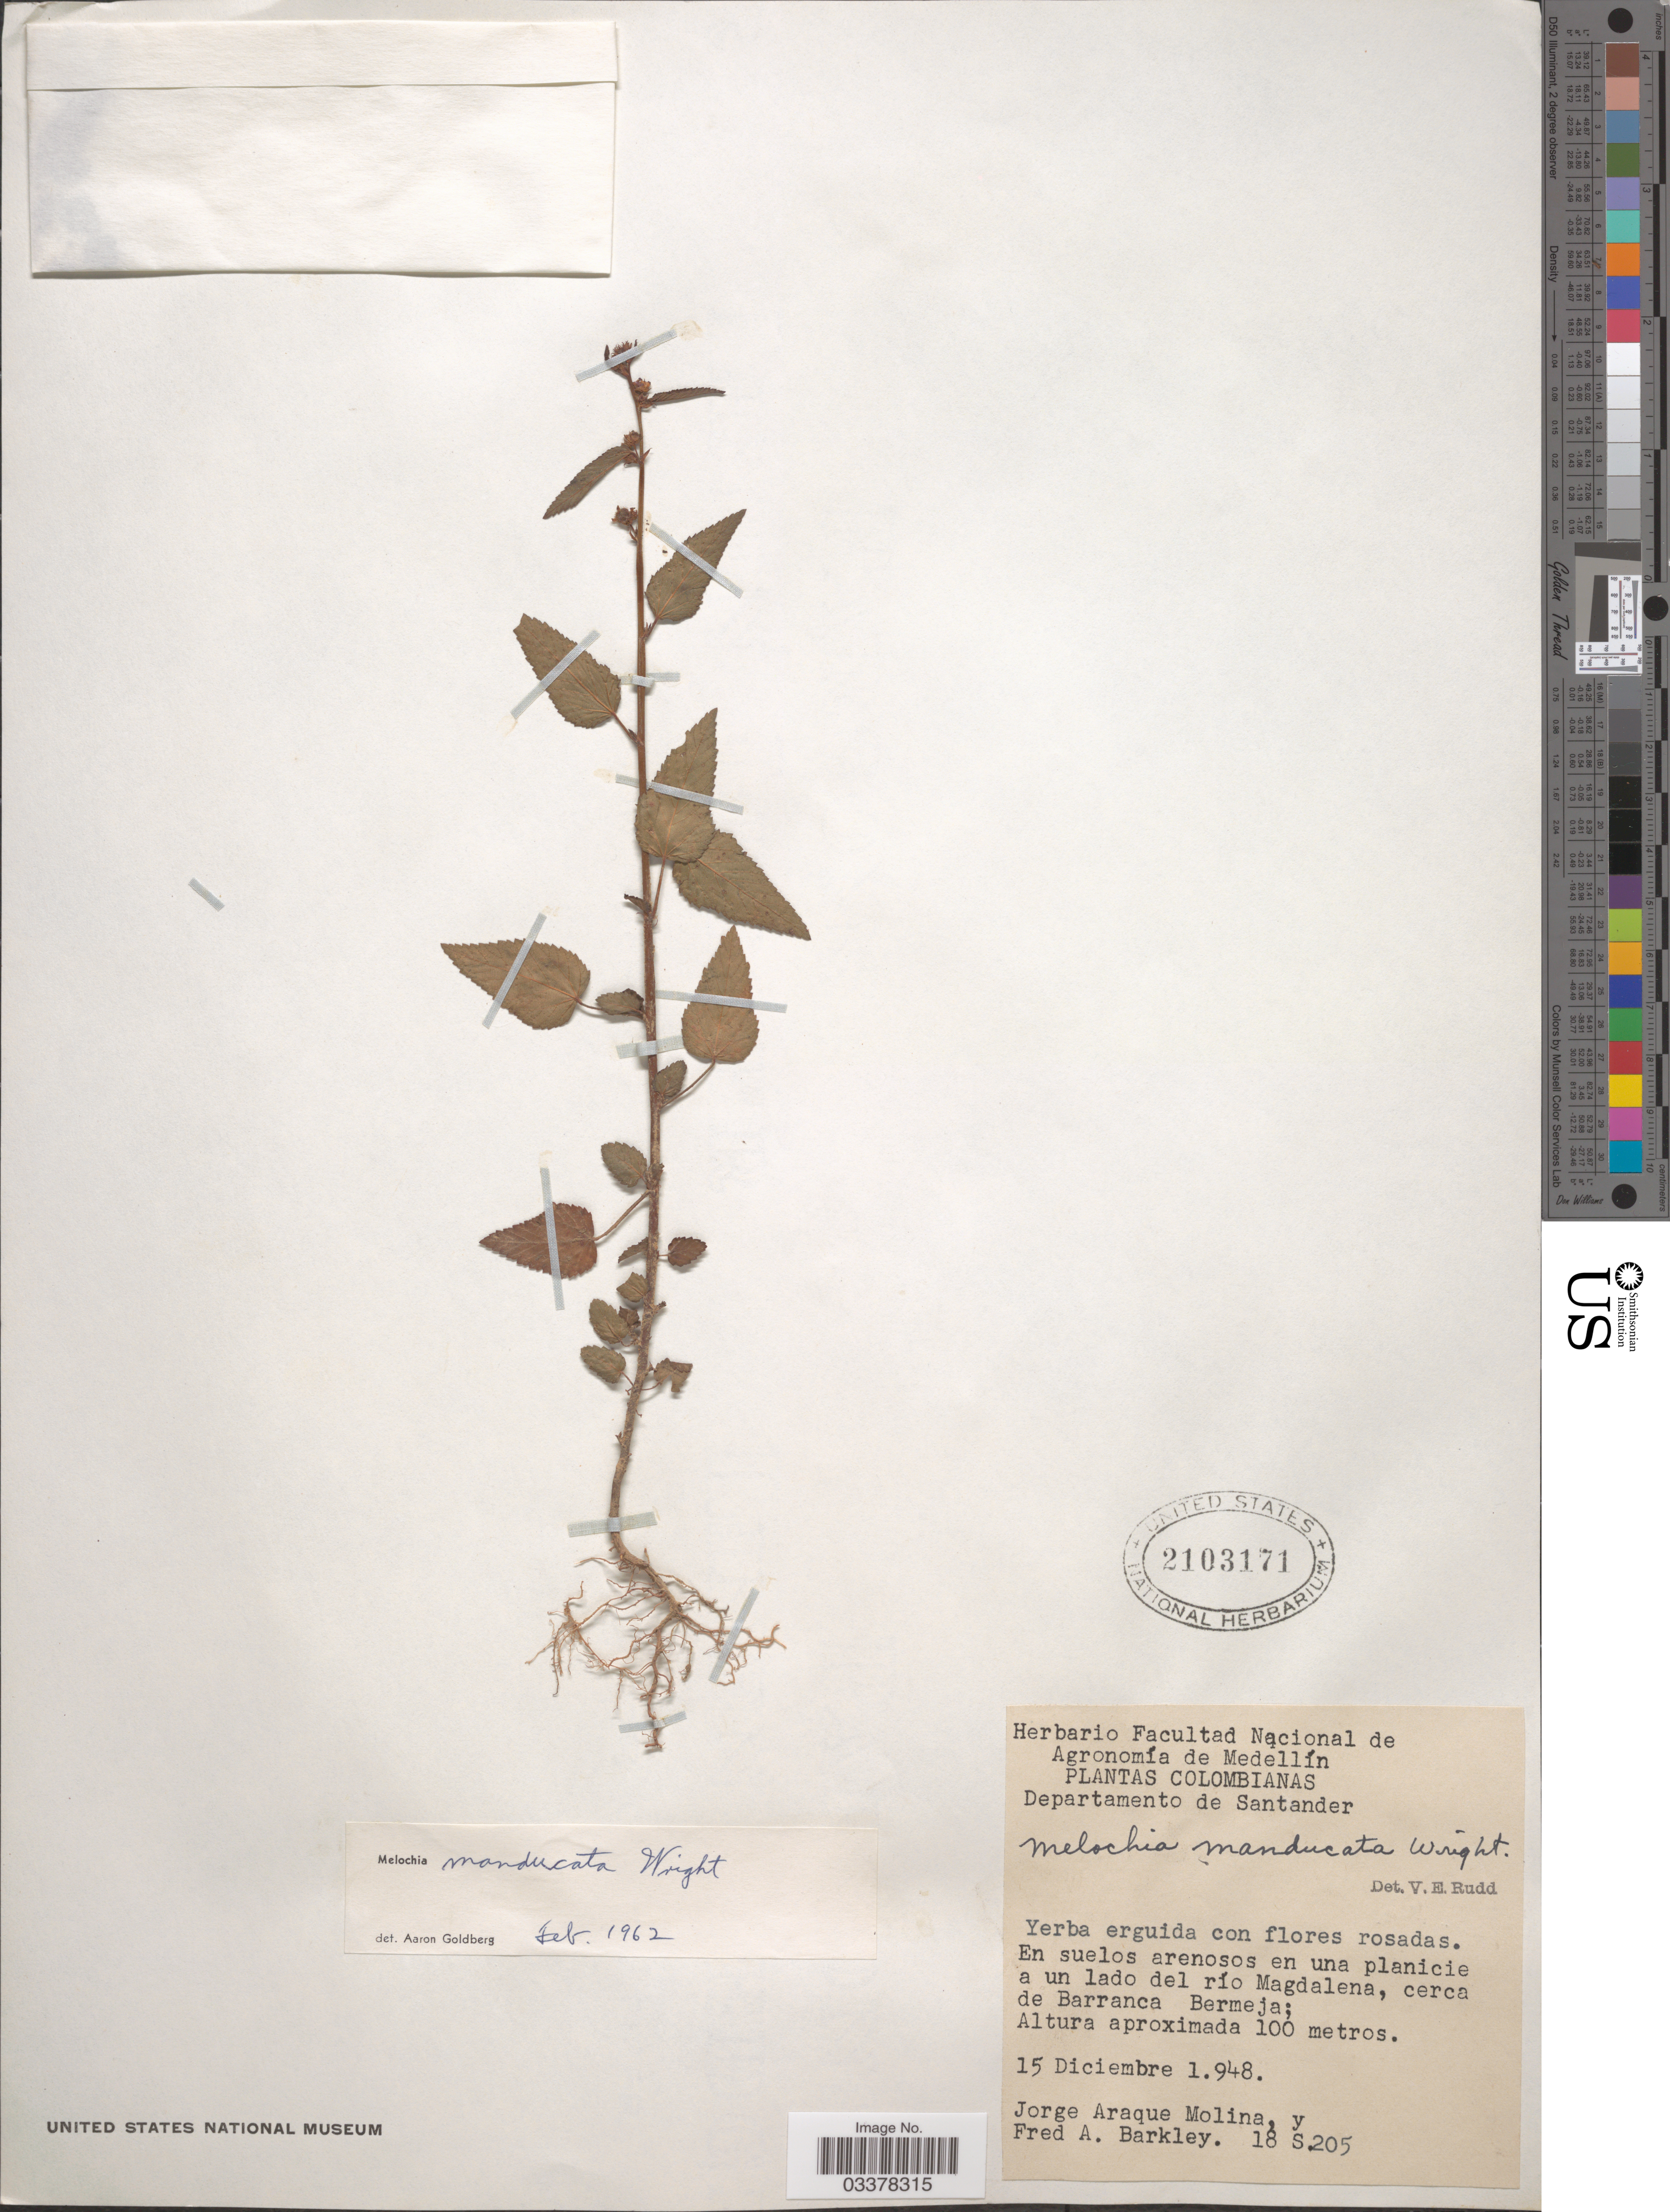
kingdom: Plantae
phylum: Tracheophyta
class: Magnoliopsida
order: Malvales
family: Malvaceae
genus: Melochia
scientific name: Melochia siphonandra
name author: (Turcz.) Dorr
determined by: Dorr, L. J., (BOT), Smithsonian Institution - National Museum of Natural History (UNITED STATES)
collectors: J. A. Molina & F. A. Barkley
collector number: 18 S205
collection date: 1948-12-15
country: Colombia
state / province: Santander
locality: Departamento de Santander. En suelos arenosos en una planicie a un lado del río Magdalena, cerca de Barranca Bermeja,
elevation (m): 100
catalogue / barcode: US 2103171